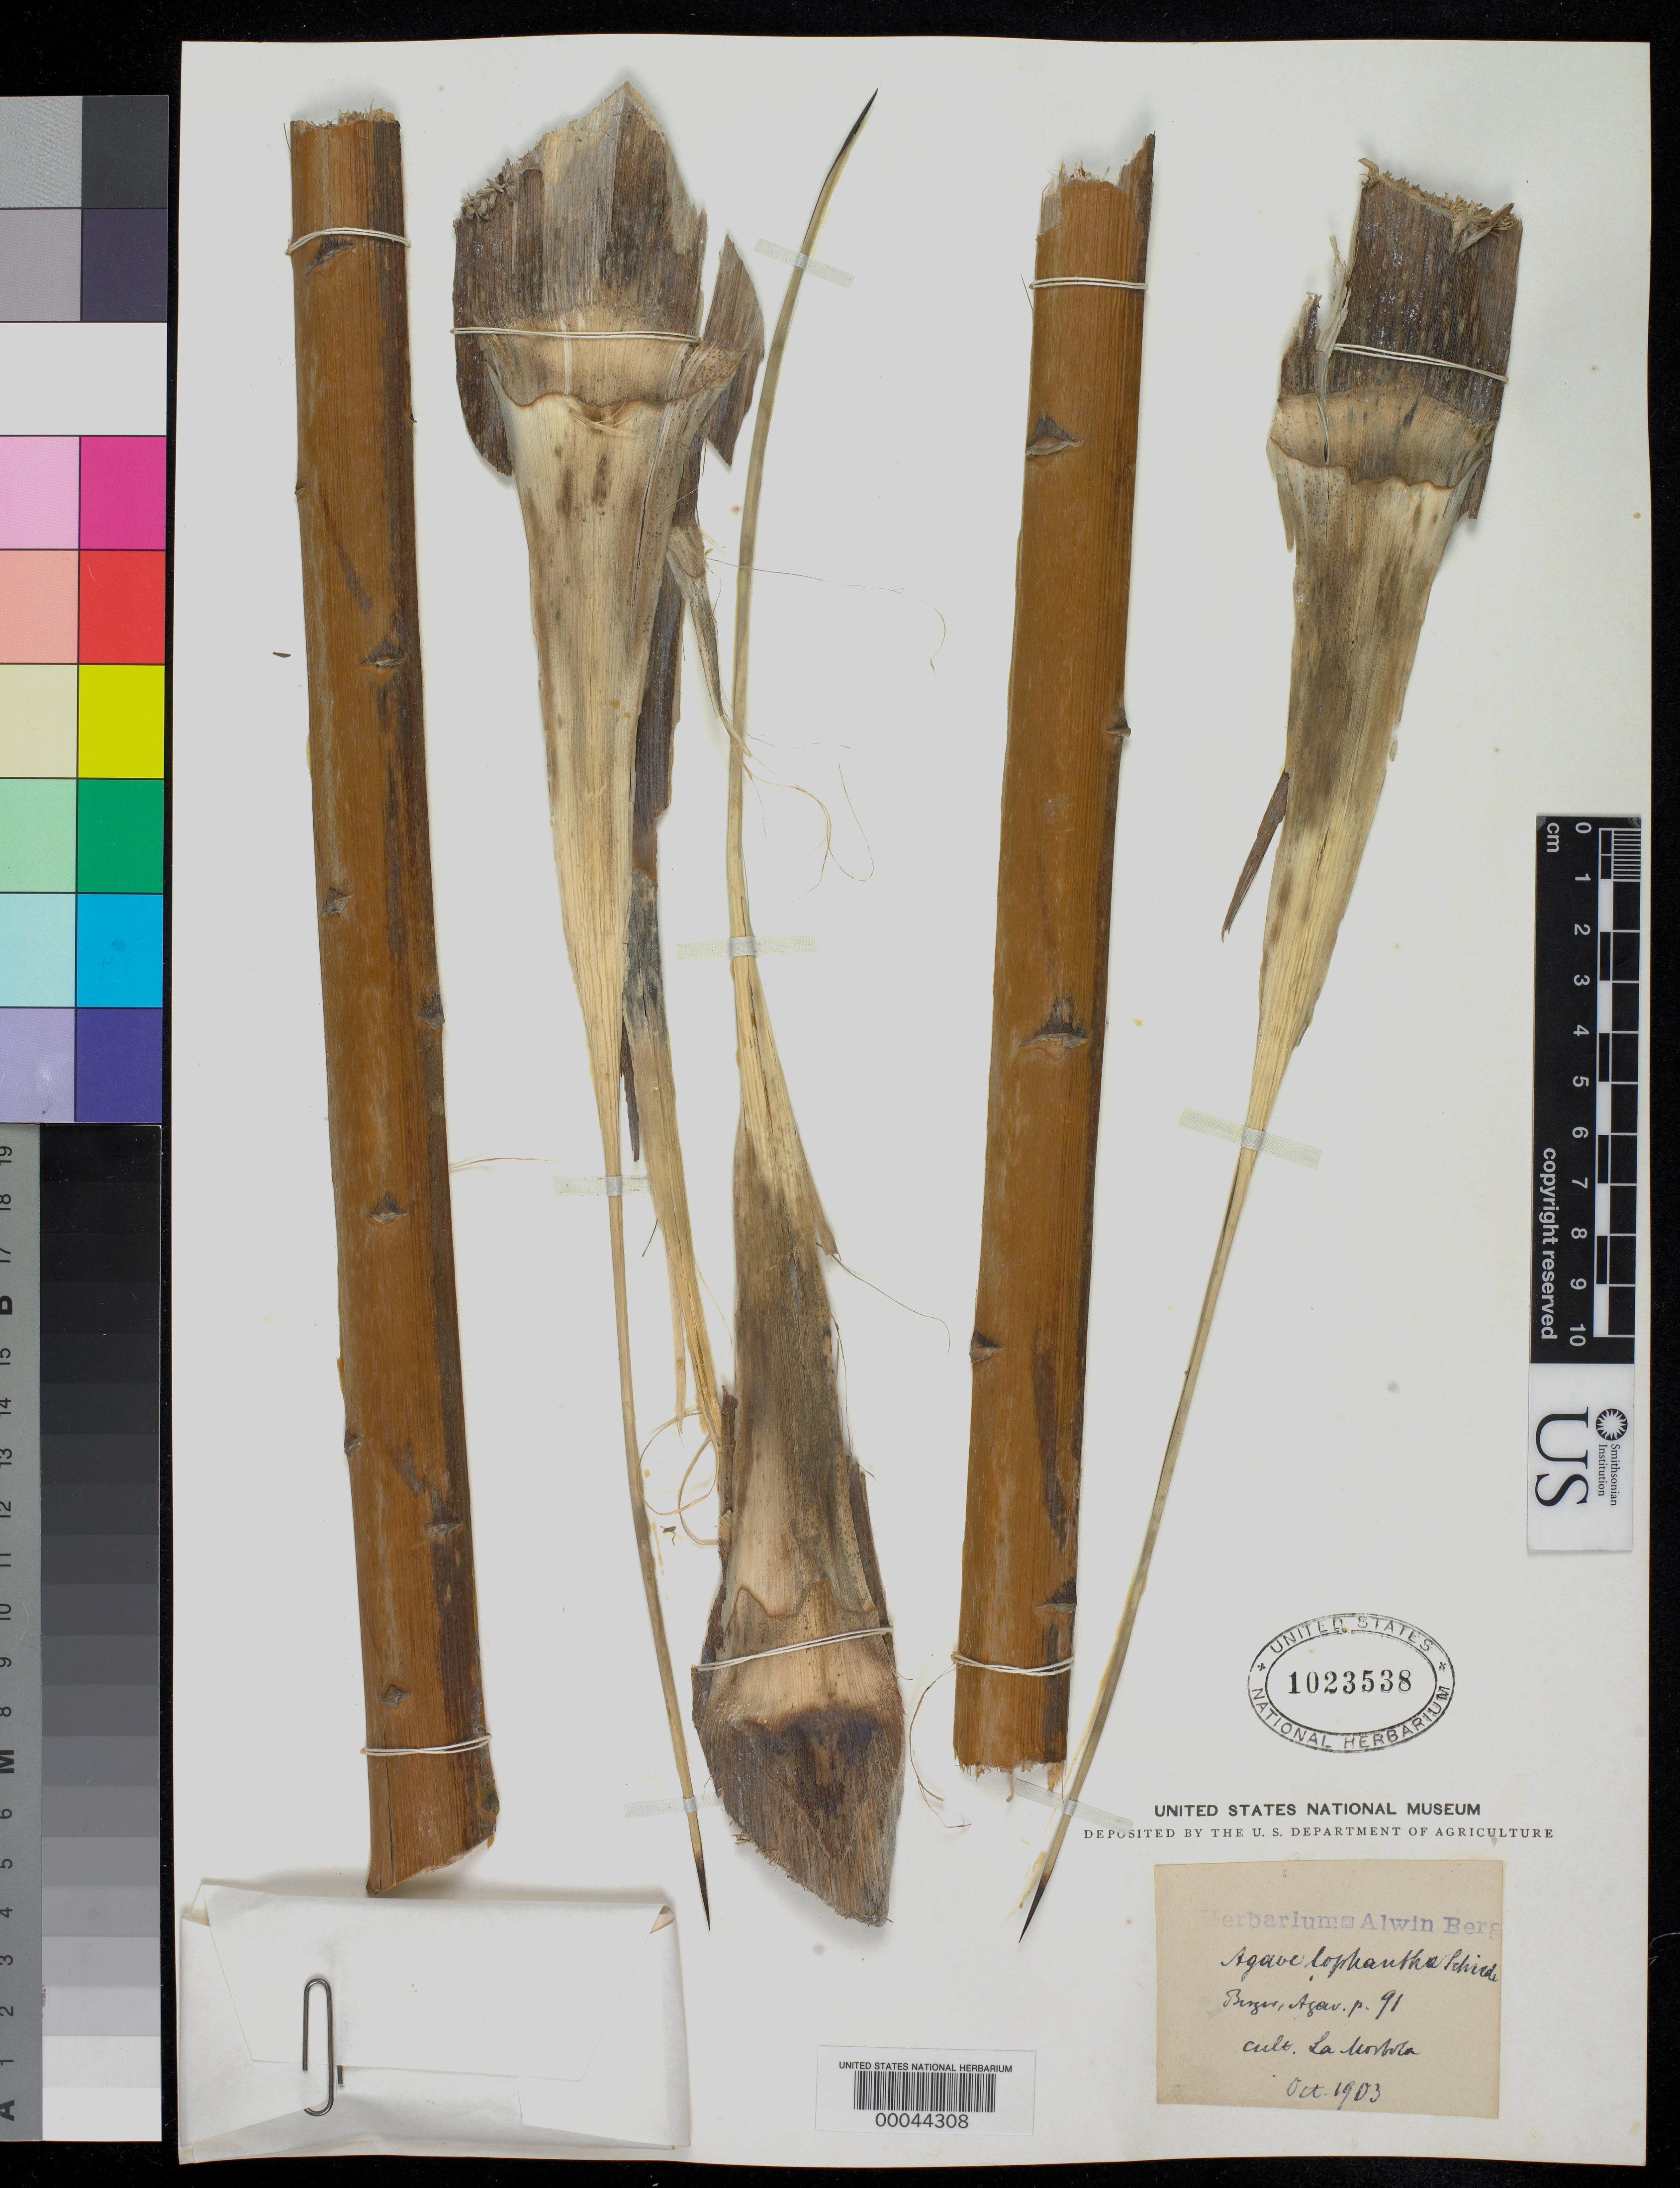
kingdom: Plantae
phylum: Tracheophyta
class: Liliopsida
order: Asparagales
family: Asparagaceae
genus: Agave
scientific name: Agave lophantha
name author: Schiede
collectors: ex herb. A. Berger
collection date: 1909-06-02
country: Mexico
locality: Cultivated at La Mortola, Italy.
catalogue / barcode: US 1023538